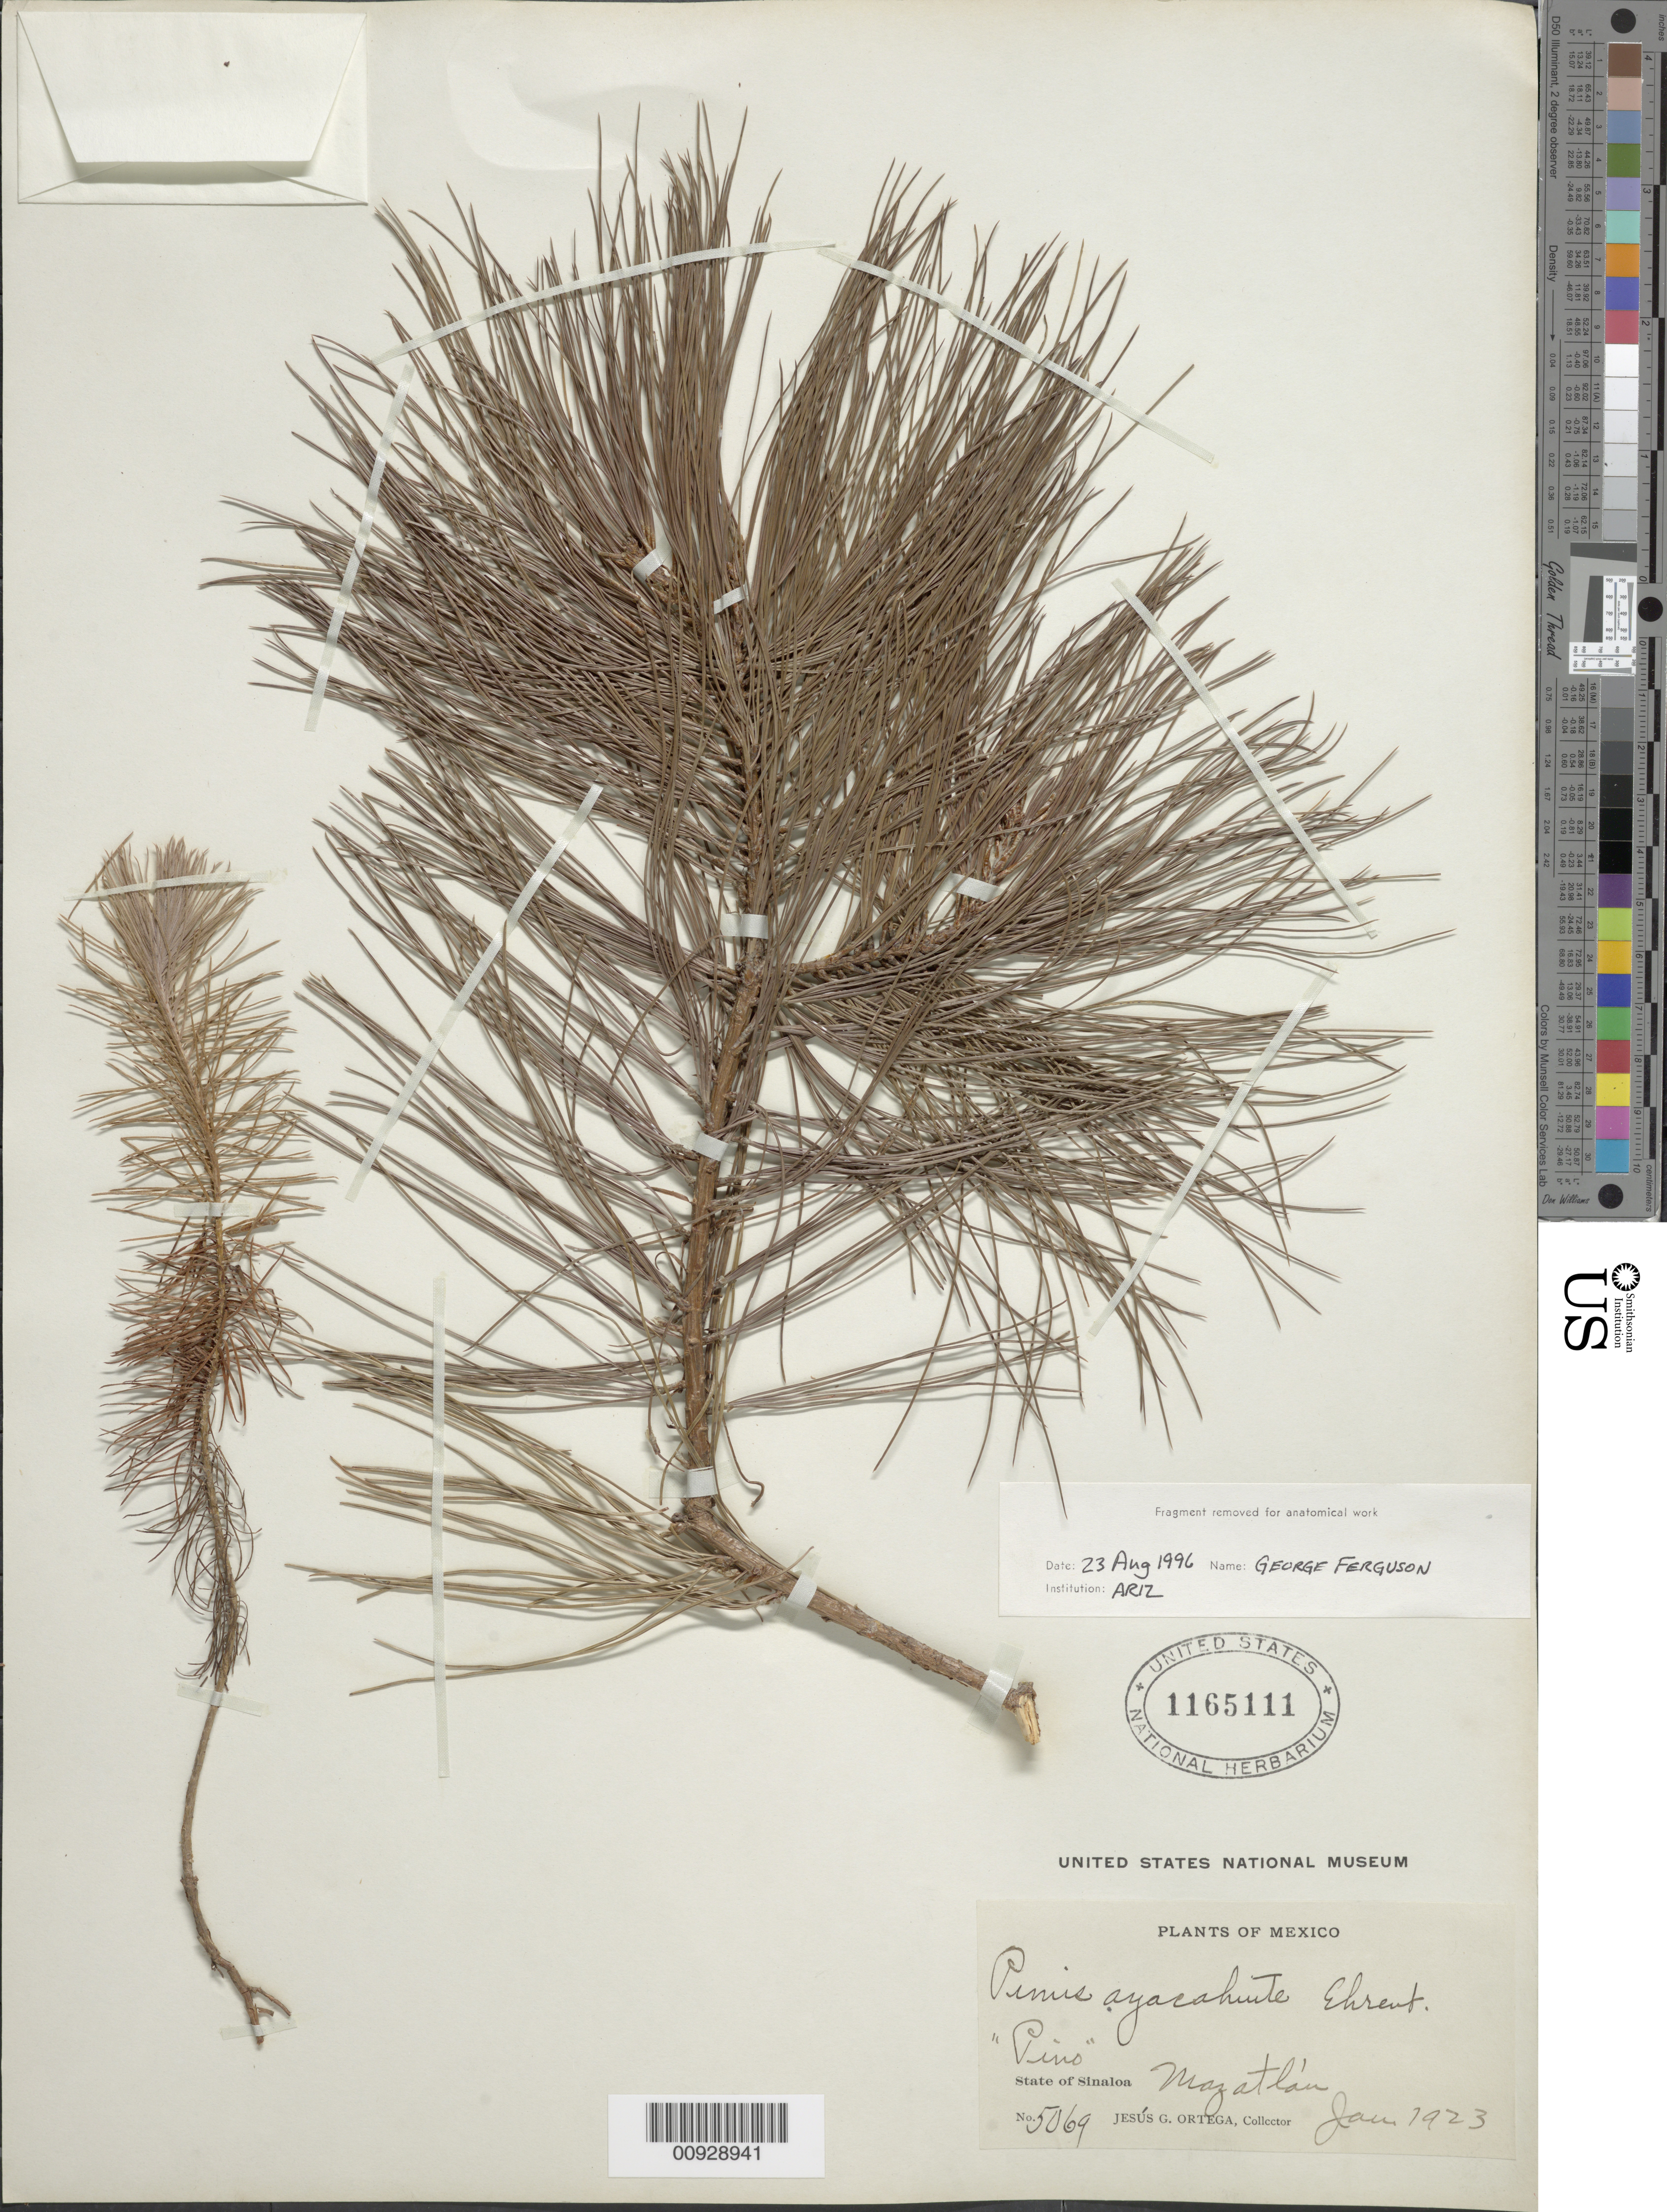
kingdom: Plantae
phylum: Tracheophyta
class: Pinopsida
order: Pinales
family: Pinaceae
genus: Pinus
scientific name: Pinus ayacahuite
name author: Ehrenb. ex Schltdl.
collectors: J. Ortega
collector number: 5069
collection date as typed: Jan 1923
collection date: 1923-01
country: Mexico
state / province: Sinaloa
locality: Mazatlán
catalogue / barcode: US 1165111